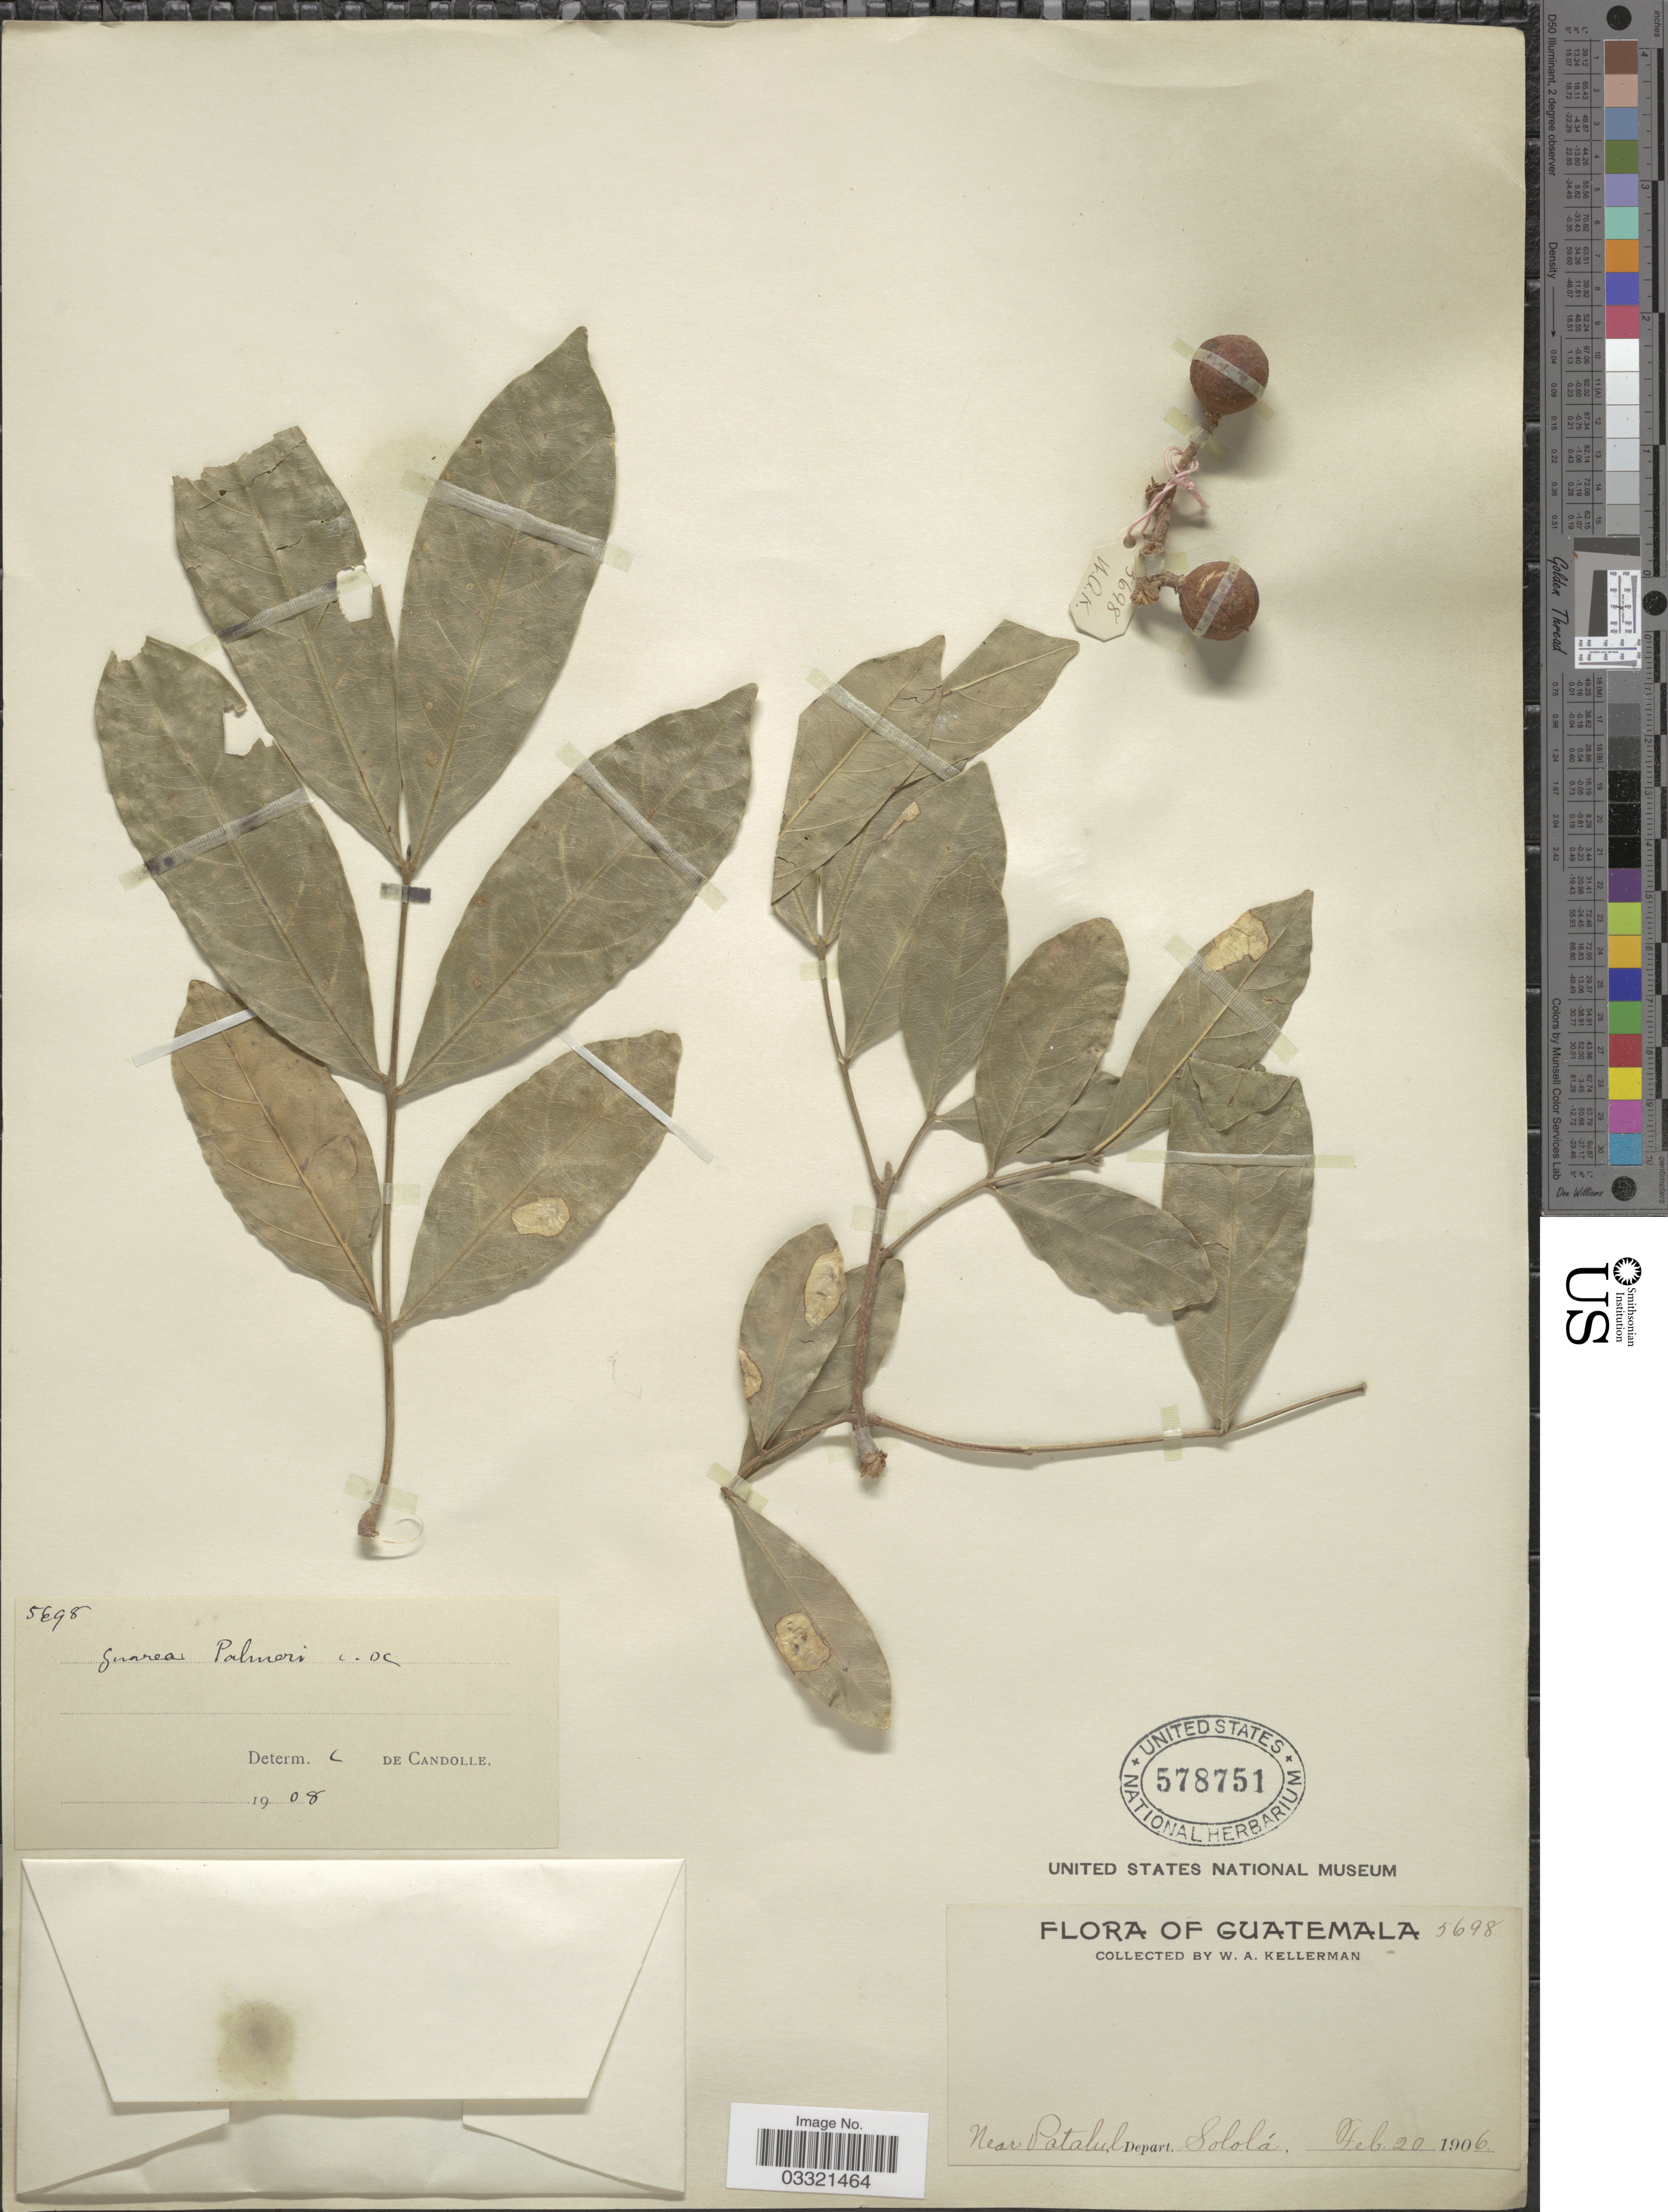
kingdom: Plantae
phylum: Tracheophyta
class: Magnoliopsida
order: Sapindales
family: Meliaceae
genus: Guarea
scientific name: Guarea palmeri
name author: Rose ex C. DC.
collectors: W. Kellerman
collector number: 5698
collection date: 1906-02-20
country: Guatemala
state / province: Sololá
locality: Near Patalul, Depart. Sololá.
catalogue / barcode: US 578751